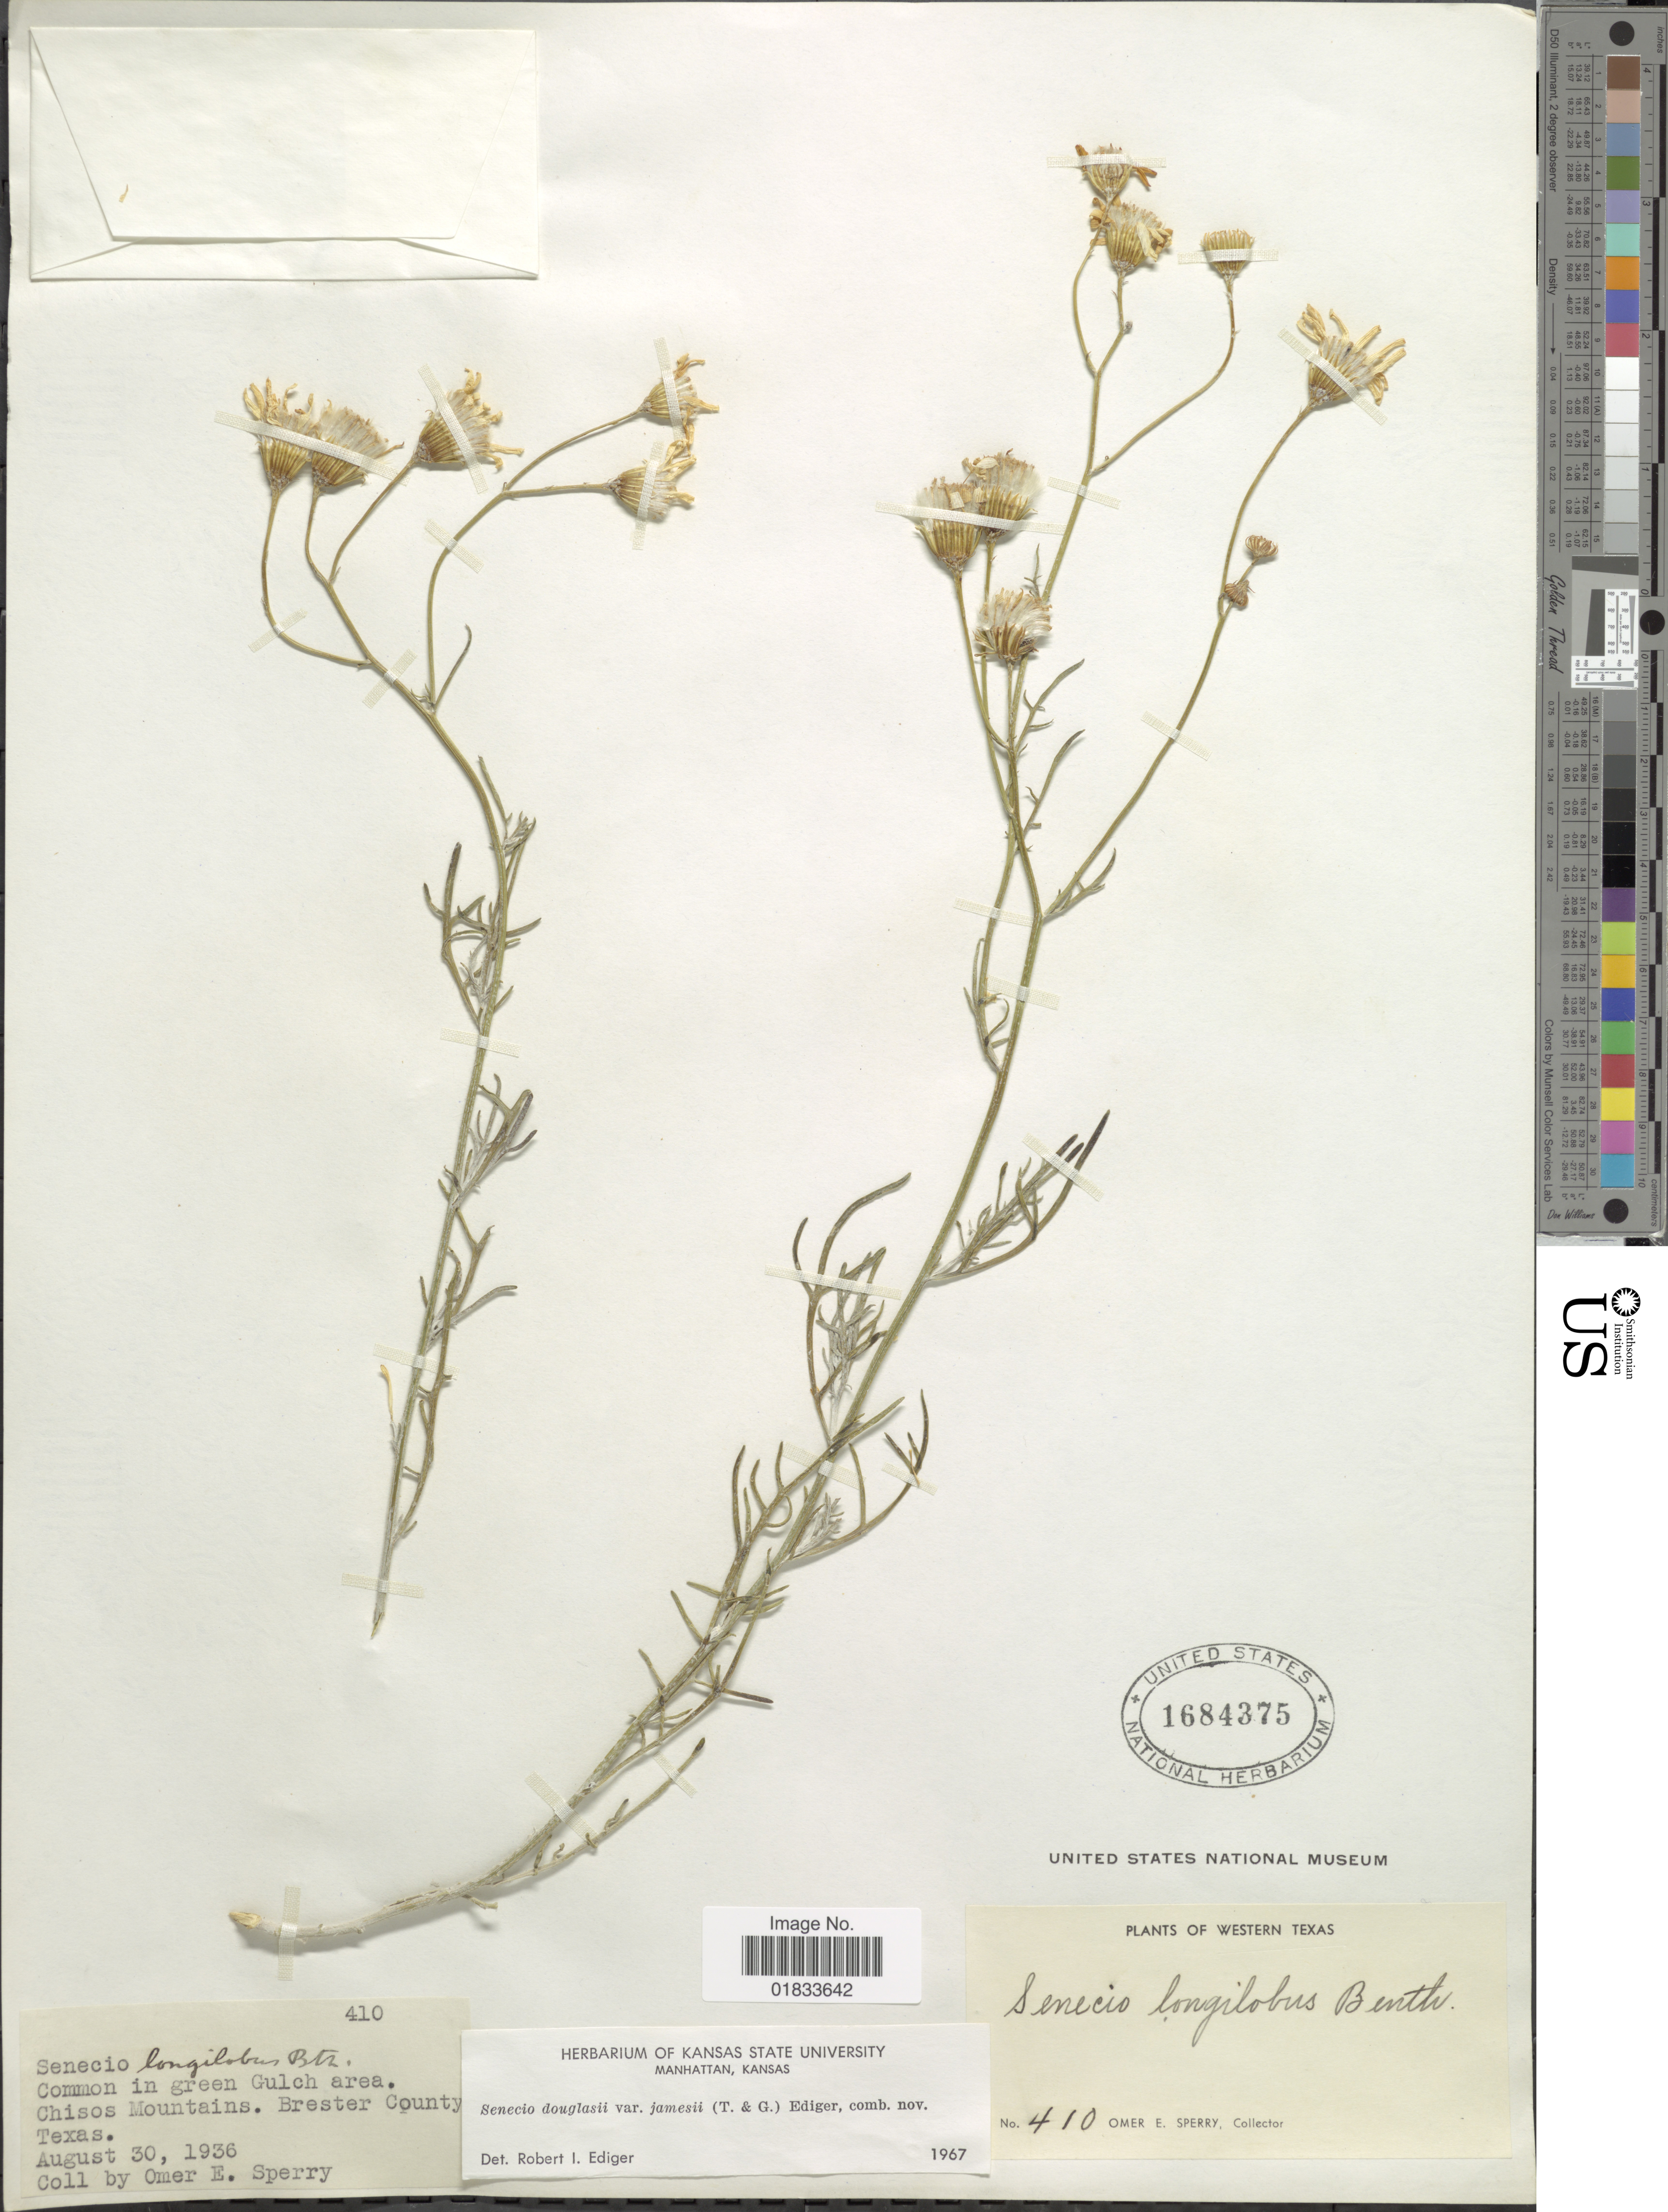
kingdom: Plantae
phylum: Tracheophyta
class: Magnoliopsida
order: Asterales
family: Asteraceae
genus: Senecio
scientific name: Senecio flaccidus var. flaccidus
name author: Less.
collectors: O. E. Sperry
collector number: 410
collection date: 1936-08-30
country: United States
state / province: Texas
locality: Western Texas, Chisos Mountains. Brester County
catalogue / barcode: US 1684375